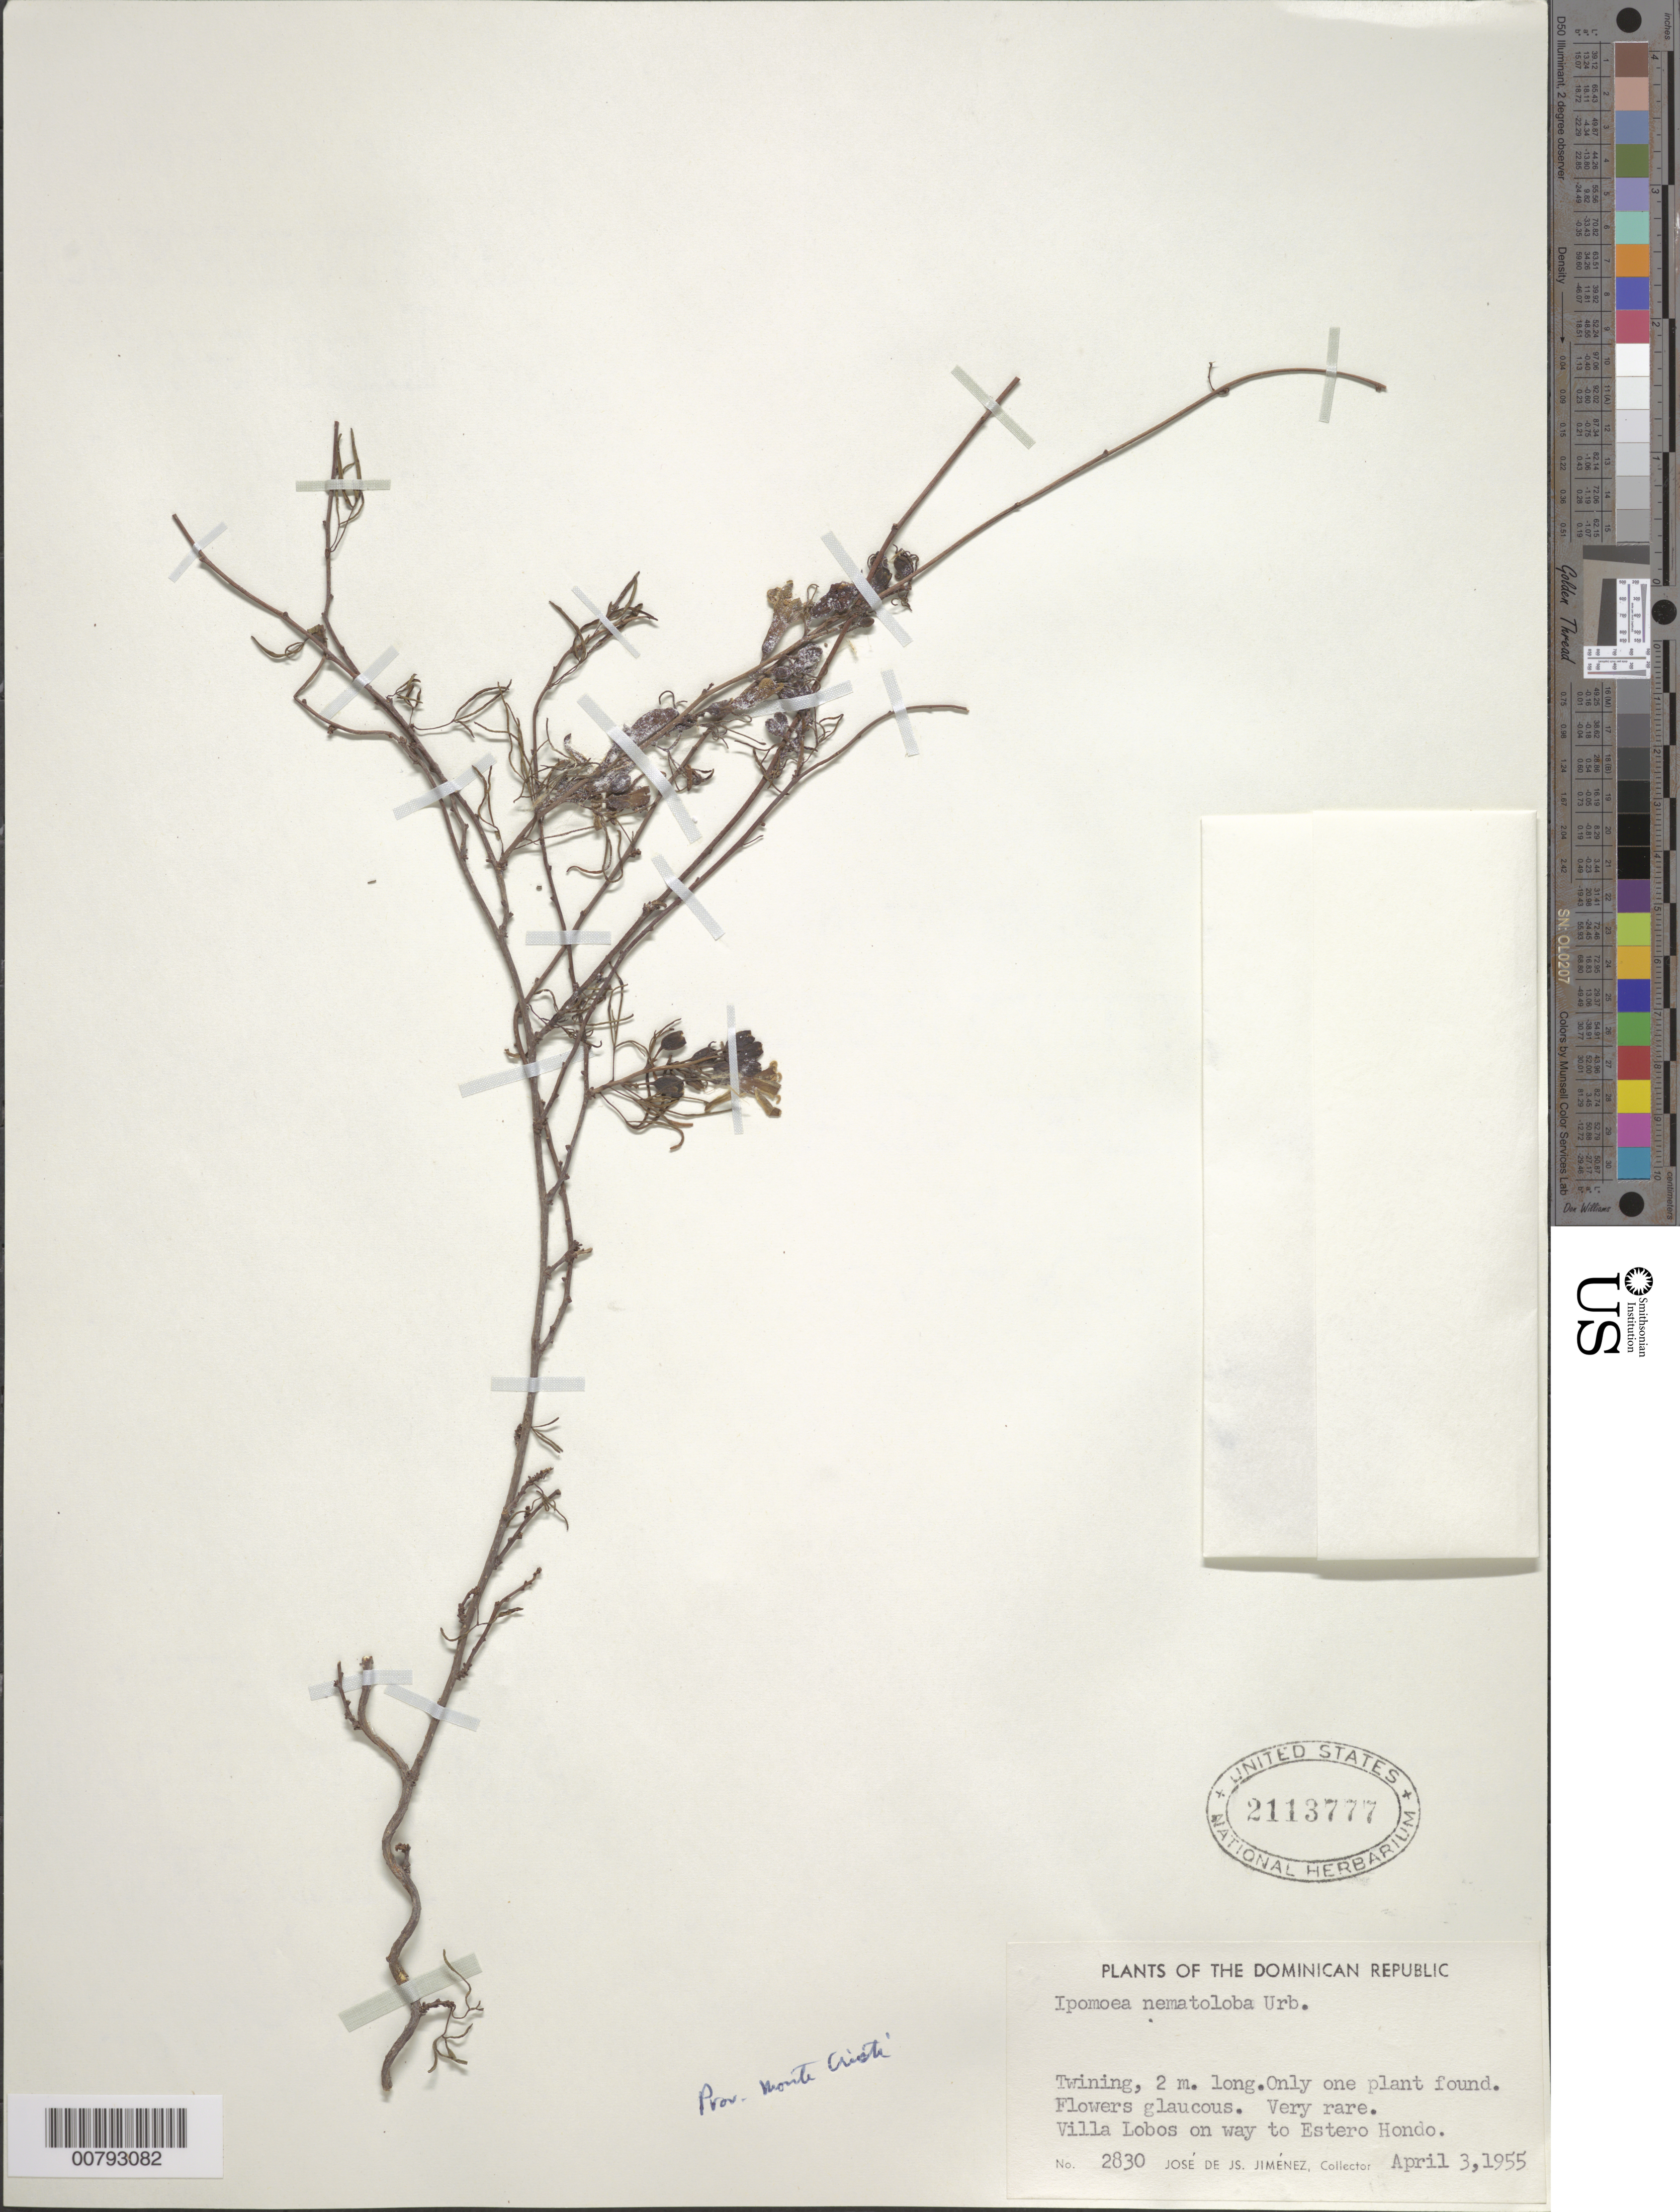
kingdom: Plantae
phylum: Tracheophyta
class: Magnoliopsida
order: Solanales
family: Convolvulaceae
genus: Ipomoea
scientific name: Ipomoea nematoloba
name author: Urb.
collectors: J. J. Jiménez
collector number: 2830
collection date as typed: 03 Apr 1955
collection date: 1955-04-03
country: Dominican Republic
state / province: Monte Cristi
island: Hispaniola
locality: Villa Lobos on way to Estero Hondo.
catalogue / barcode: US 2113777